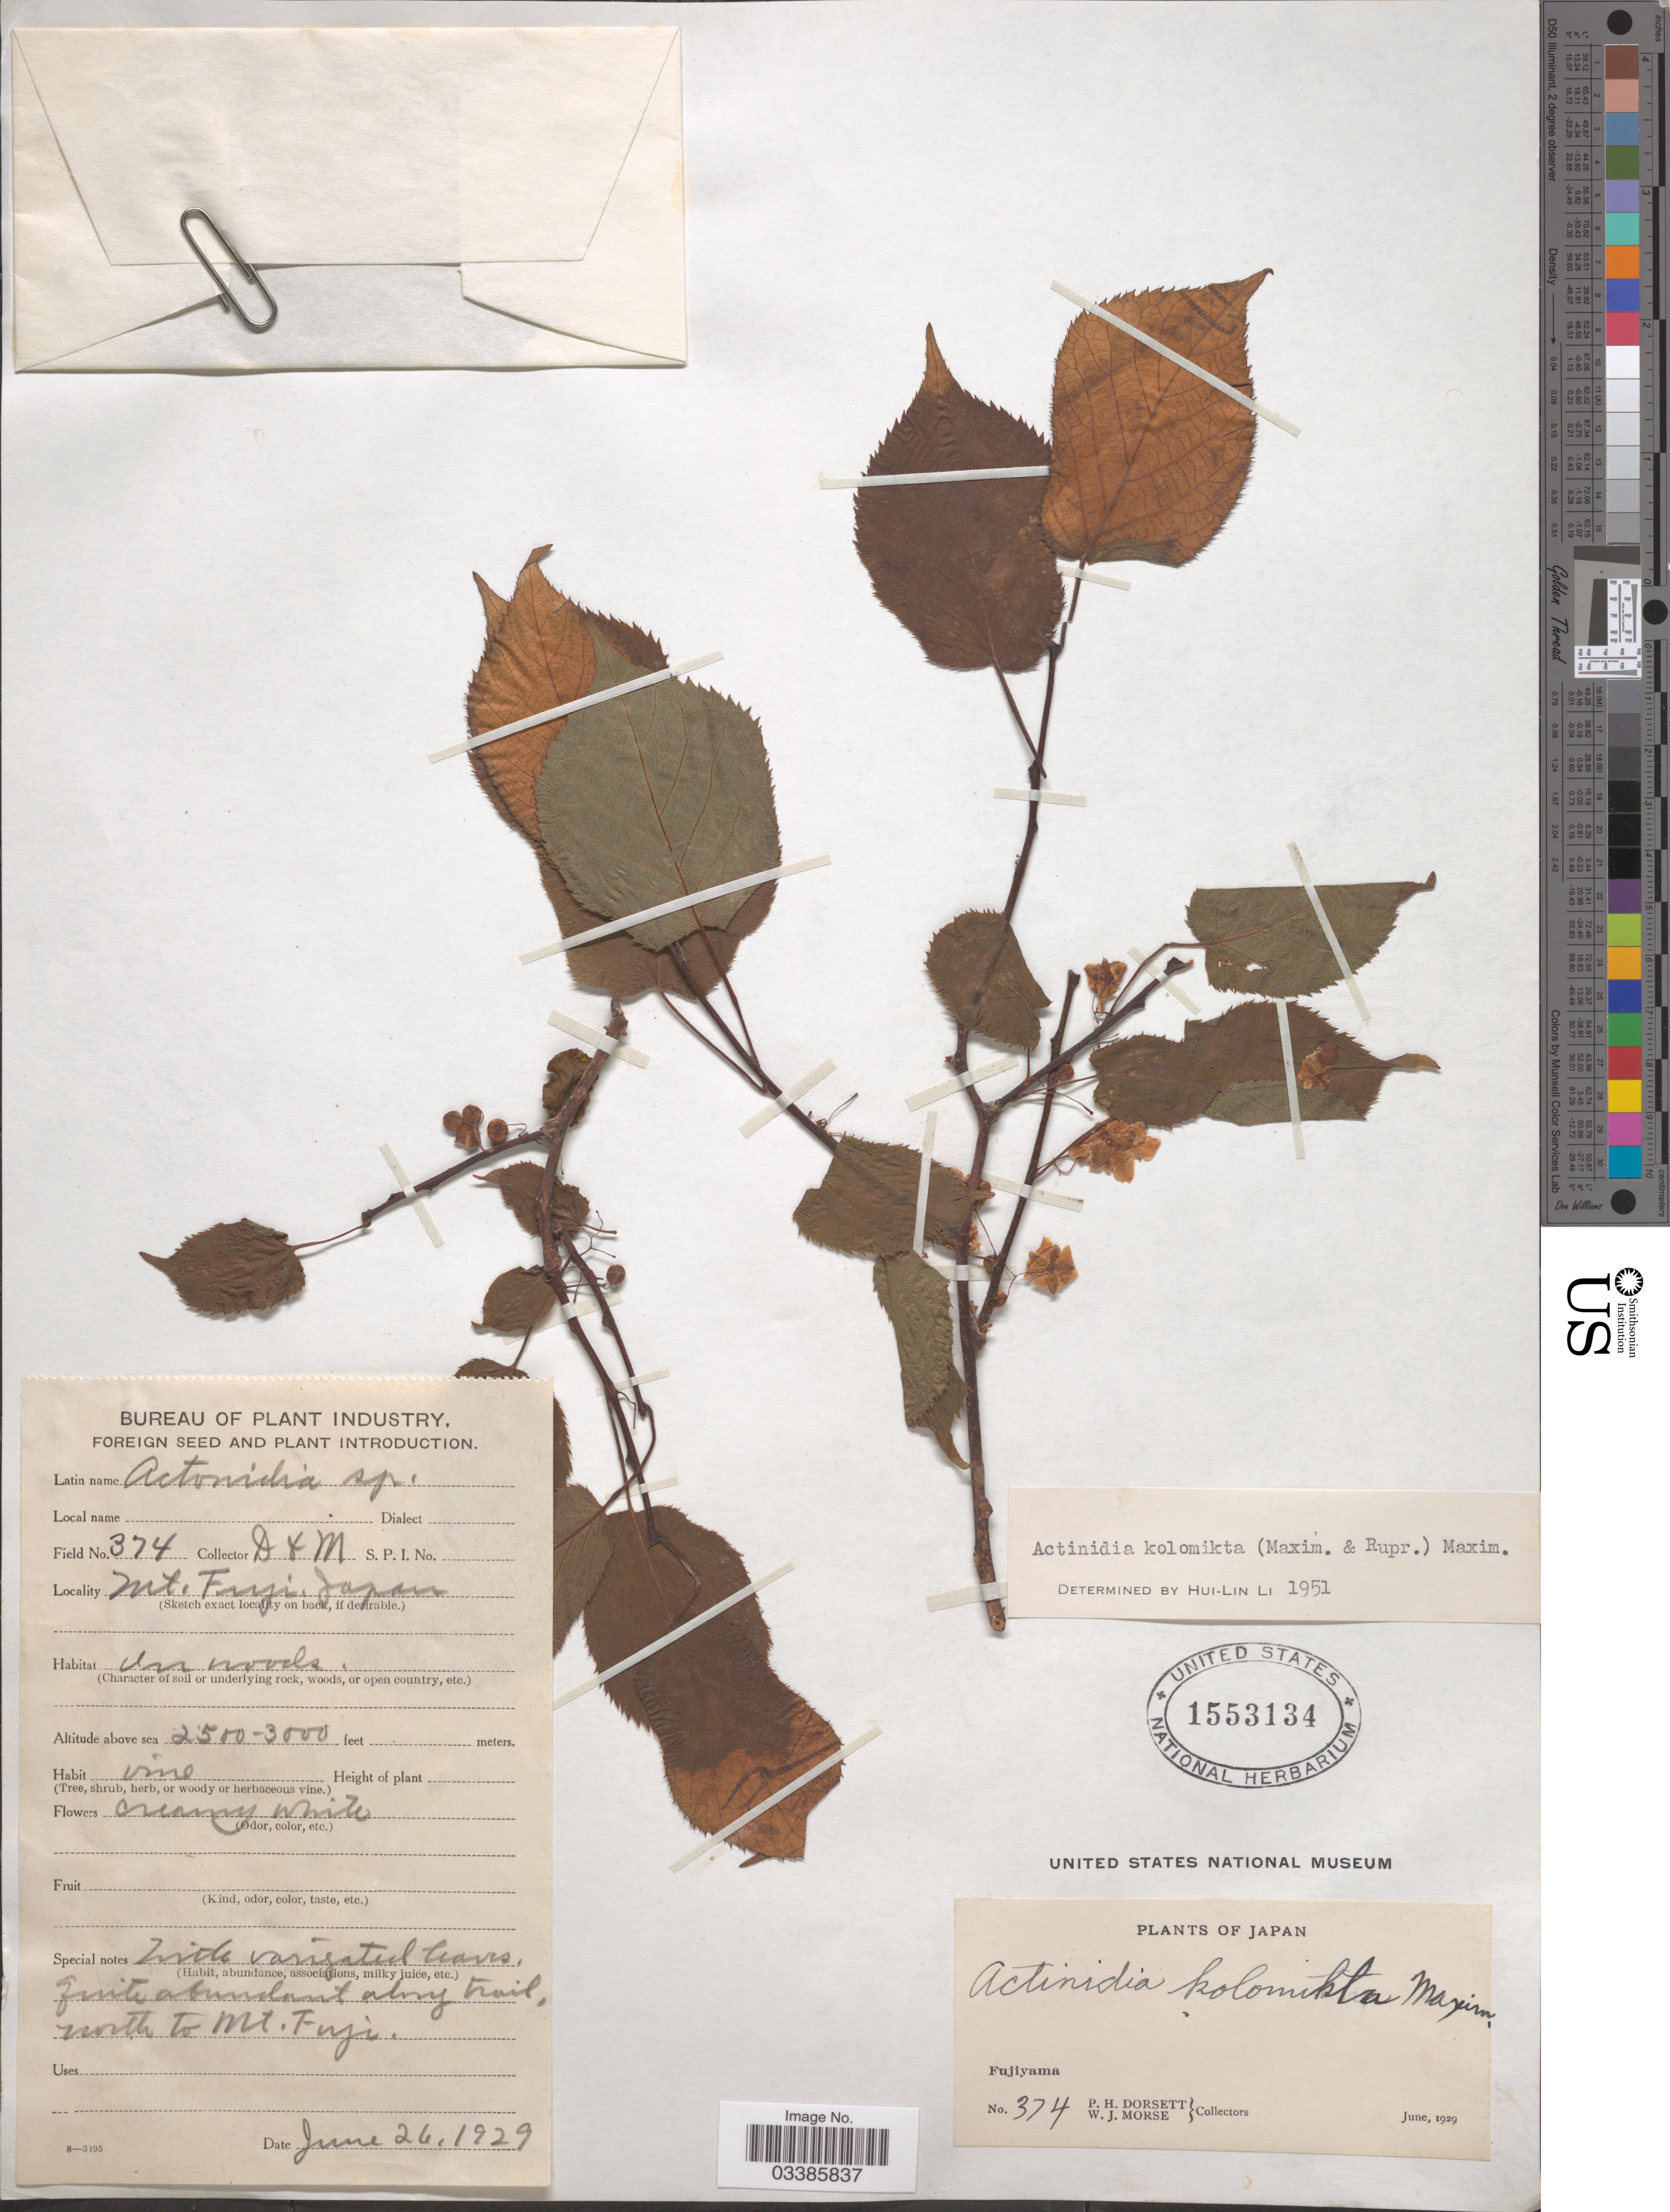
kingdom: Plantae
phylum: Tracheophyta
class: Magnoliopsida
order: Ericales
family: Actinidiaceae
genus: Actinidia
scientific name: Actinidia kolomikta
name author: (Rupr. & Maxim.) Maxim.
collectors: P. H. Dorsett & W. J. Morse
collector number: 374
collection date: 1929-06-26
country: Japan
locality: Mt. Fuji. Fujiyama.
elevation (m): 762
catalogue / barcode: US 1553134